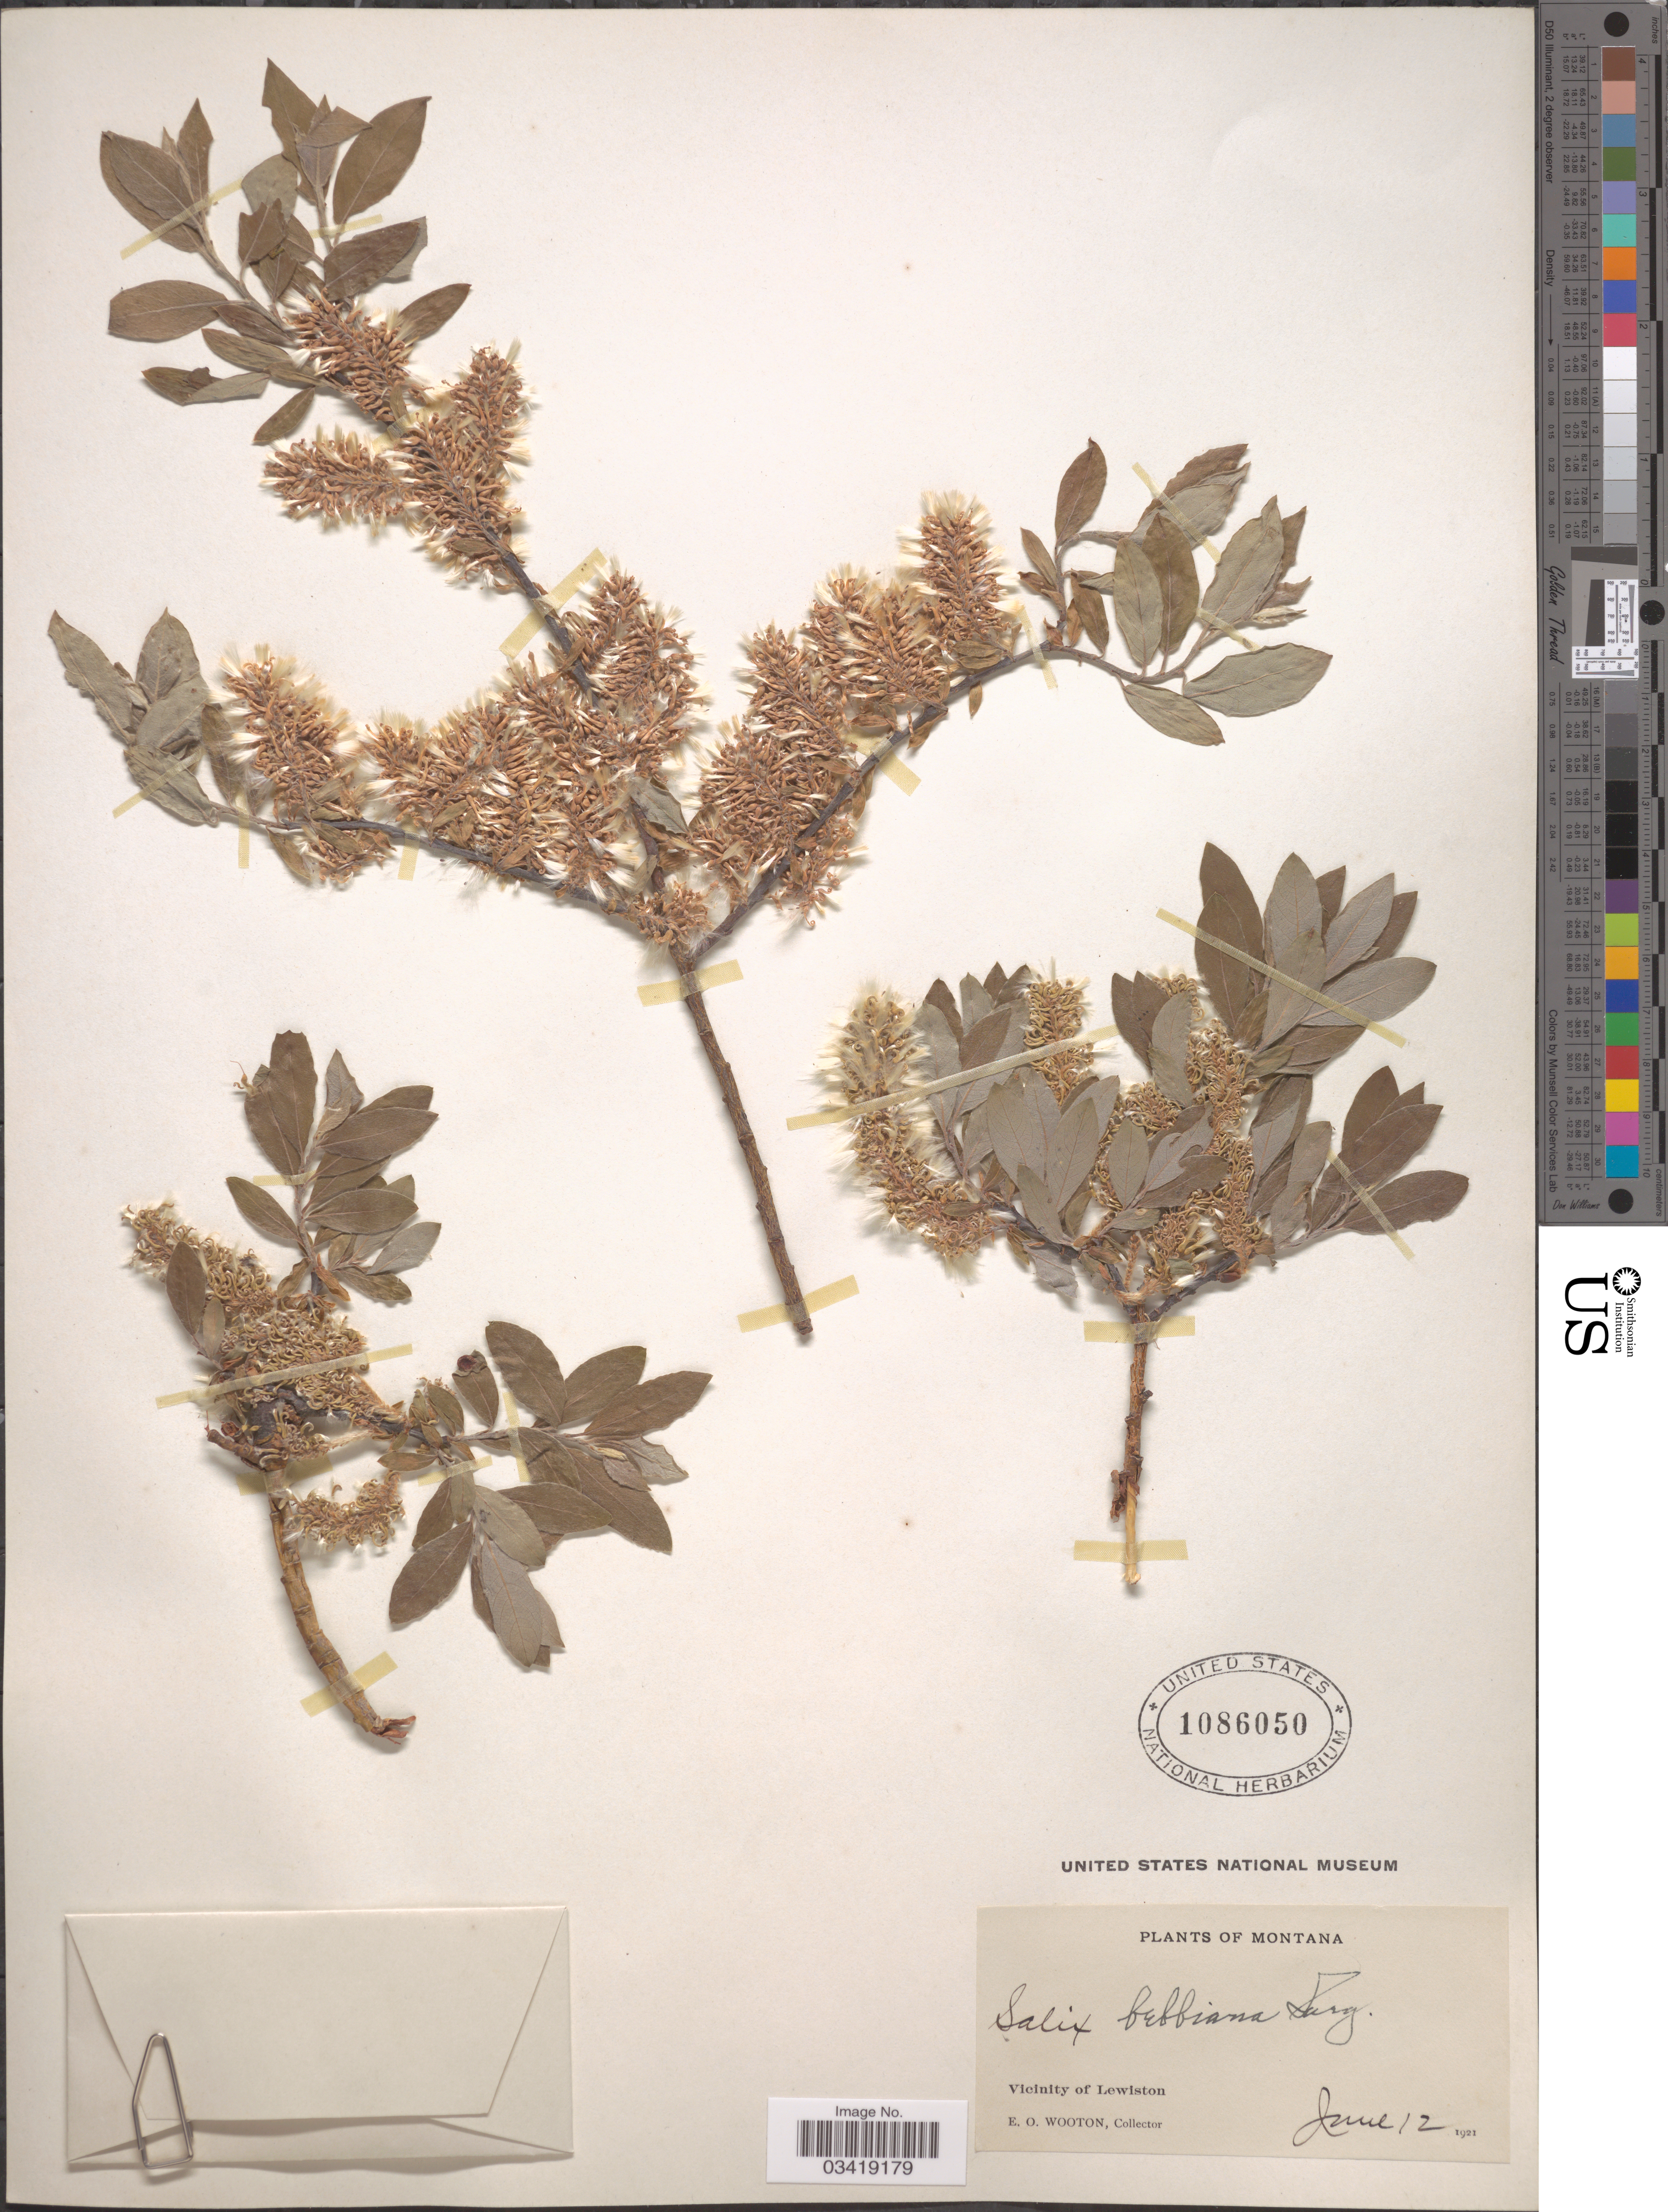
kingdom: Plantae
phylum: Tracheophyta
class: Magnoliopsida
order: Malpighiales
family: Salicaceae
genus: Salix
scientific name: Salix bebbiana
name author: Sarg.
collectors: E. O. Wooton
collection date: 1921-06-12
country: United States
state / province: Montana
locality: Vicinity of Lewiston.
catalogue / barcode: US 1086050